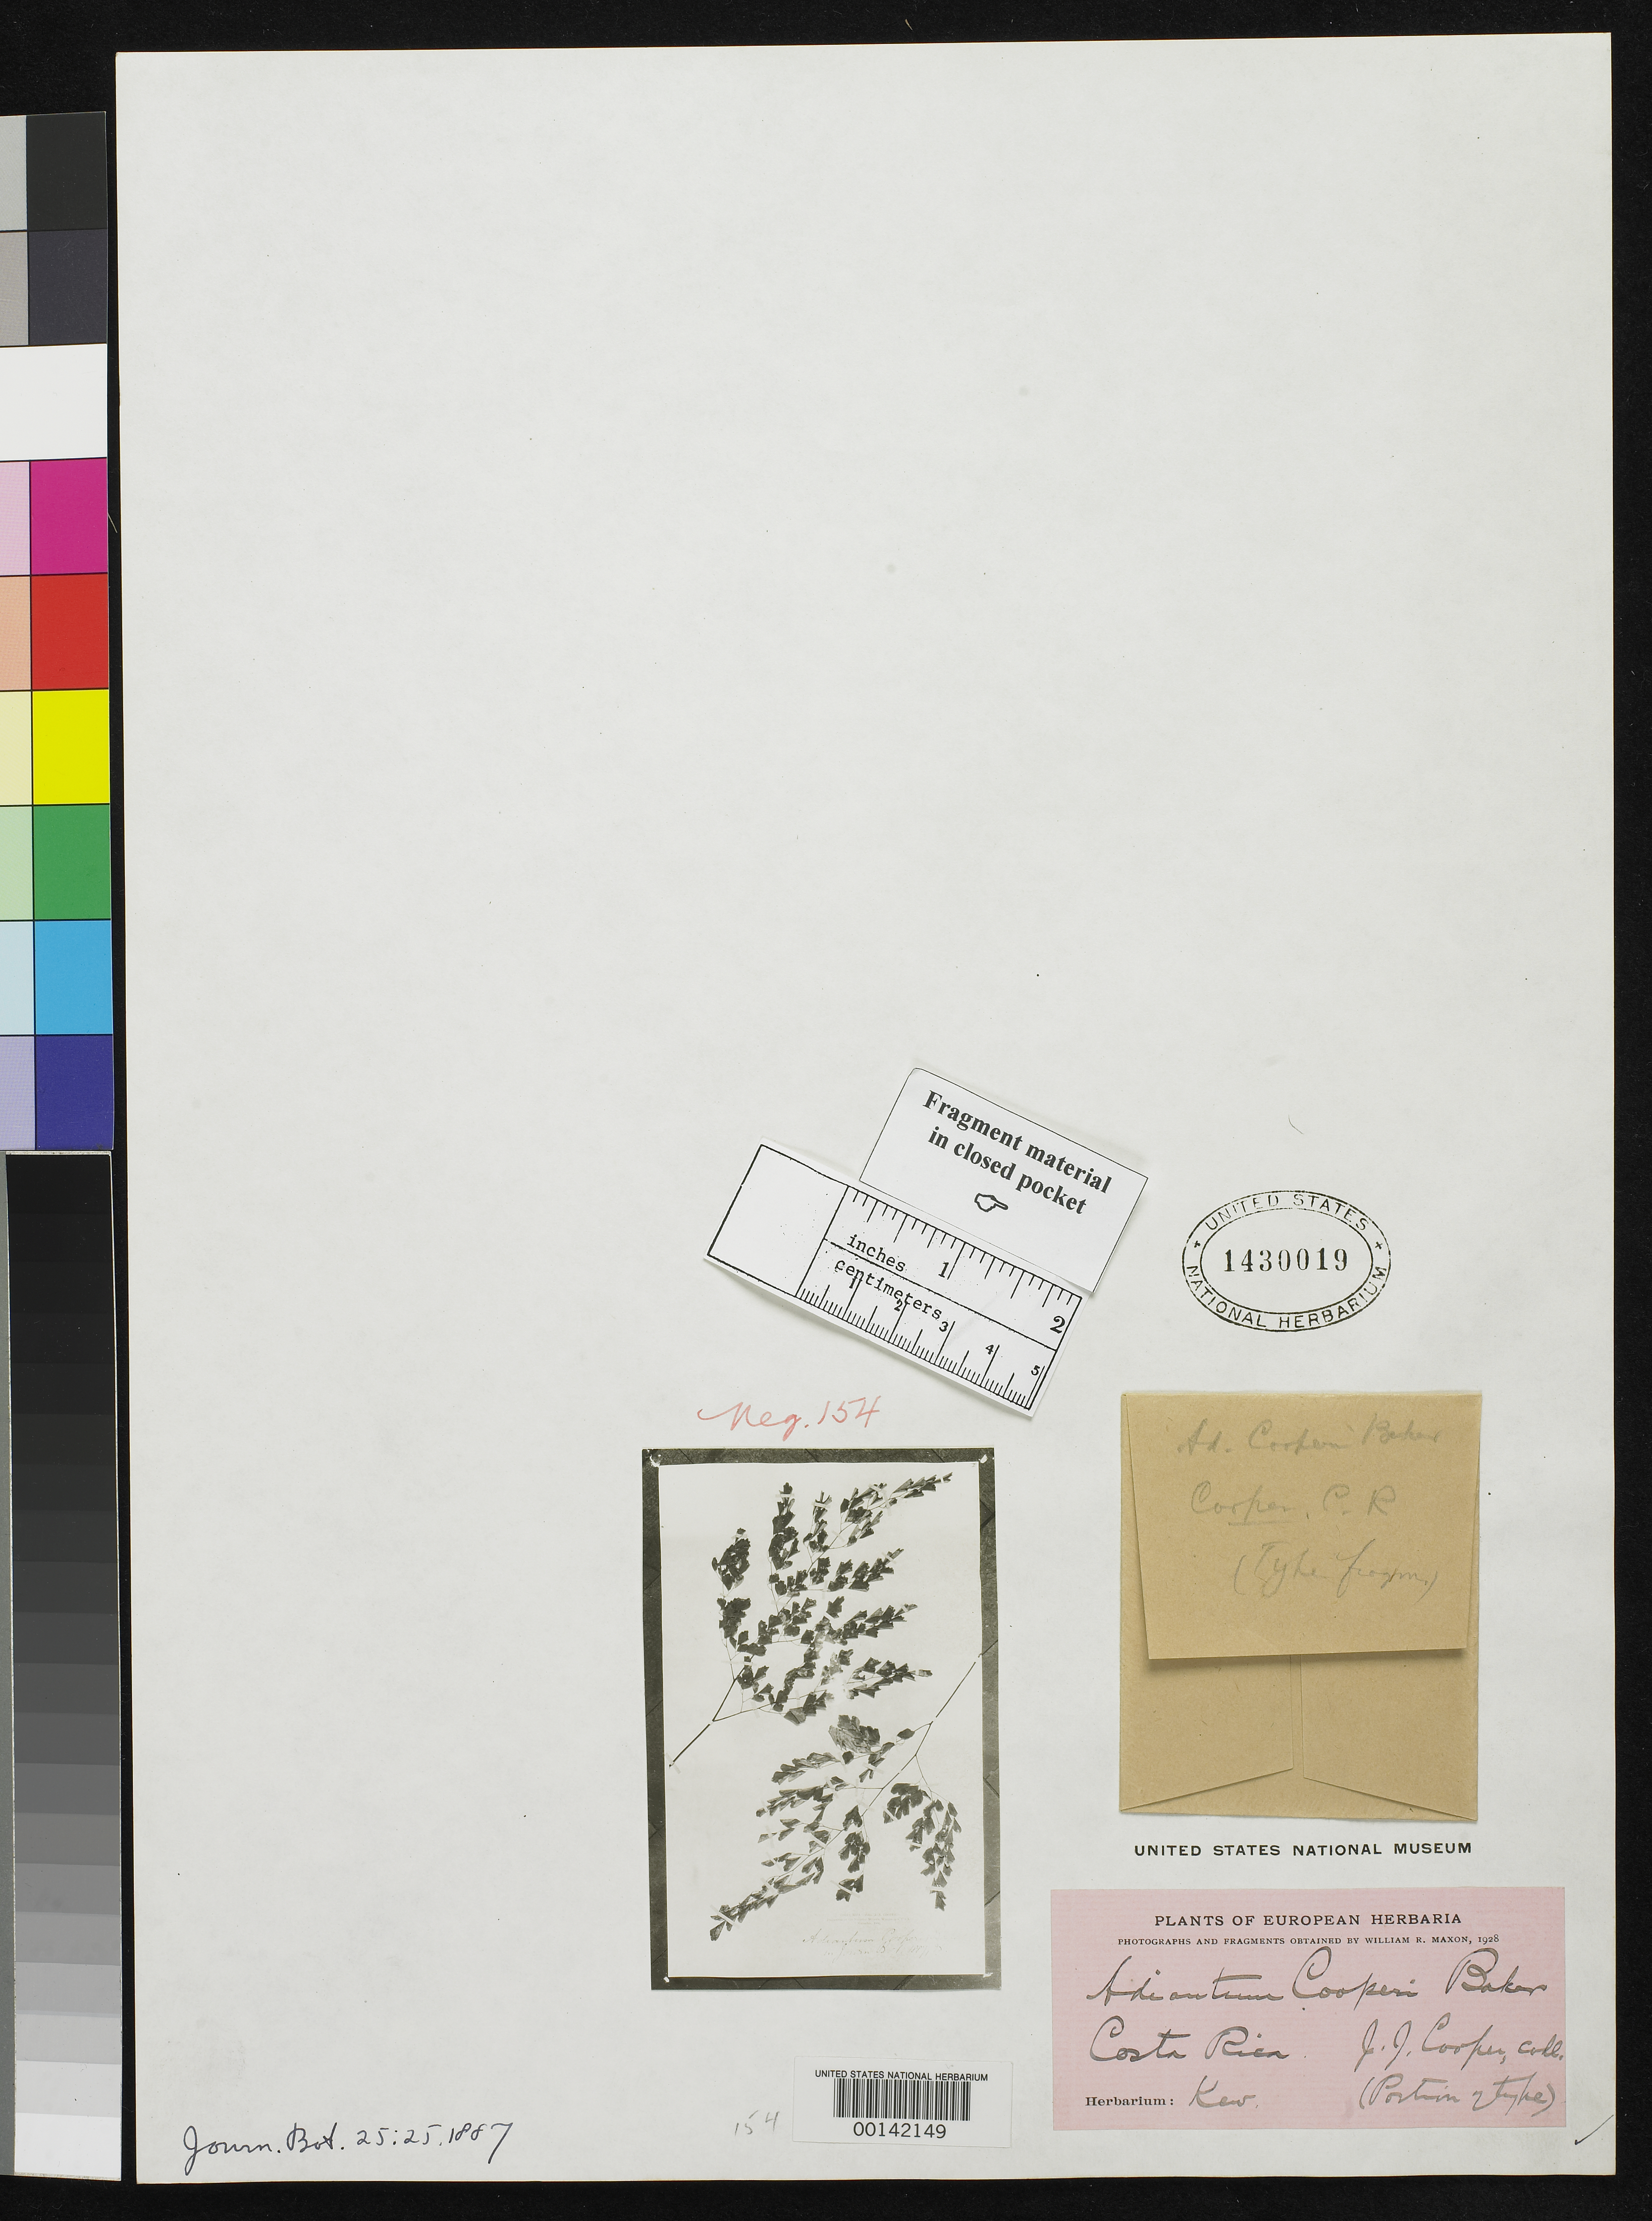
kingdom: Plantae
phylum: Tracheophyta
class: Polypodiopsida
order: Polypodiales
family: Pteridaceae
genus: Adiantum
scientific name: Adiantum cooperi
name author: Baker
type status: Type Fragment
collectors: J. J. Cooper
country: Costa Rica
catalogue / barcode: US 1430019